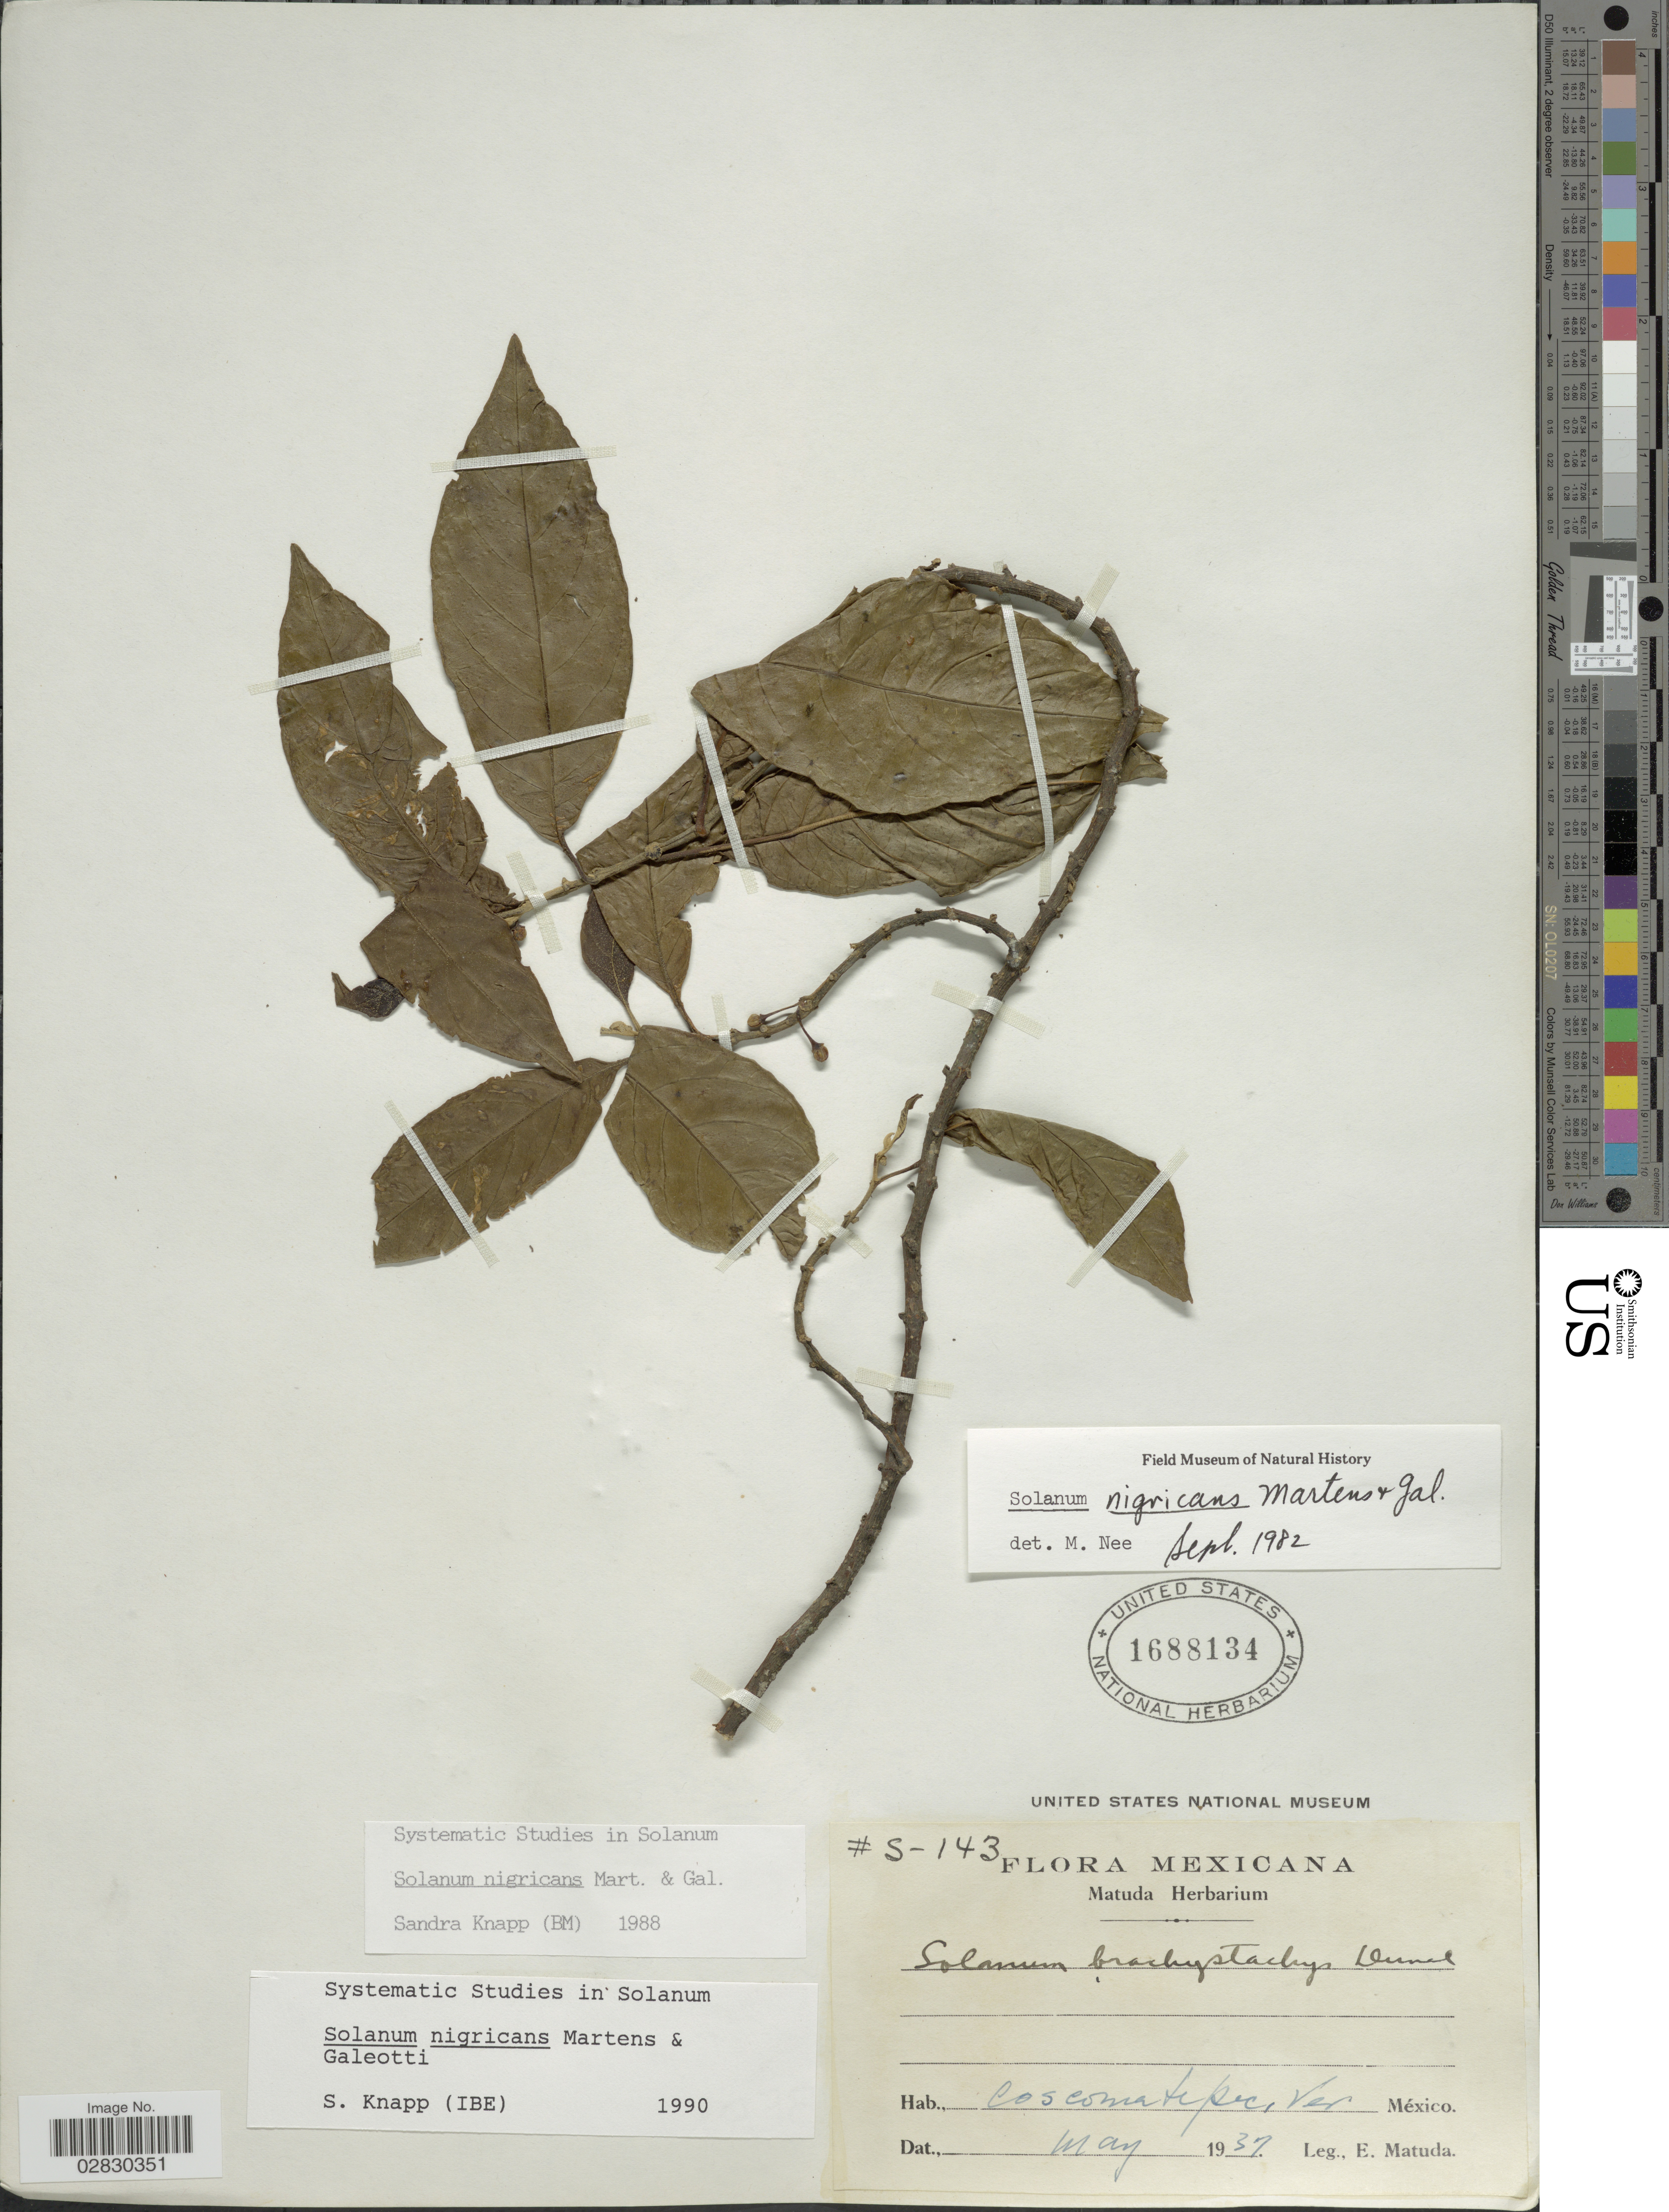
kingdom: Plantae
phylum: Tracheophyta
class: Magnoliopsida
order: Solanales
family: Solanaceae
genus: Solanum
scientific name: Solanum nigricans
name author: M. Martens & Galeotti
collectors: E. Matuda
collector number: S-143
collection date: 1937-05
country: Mexico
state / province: Veracruz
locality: Coscomatepec, Ver.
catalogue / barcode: US 1688134